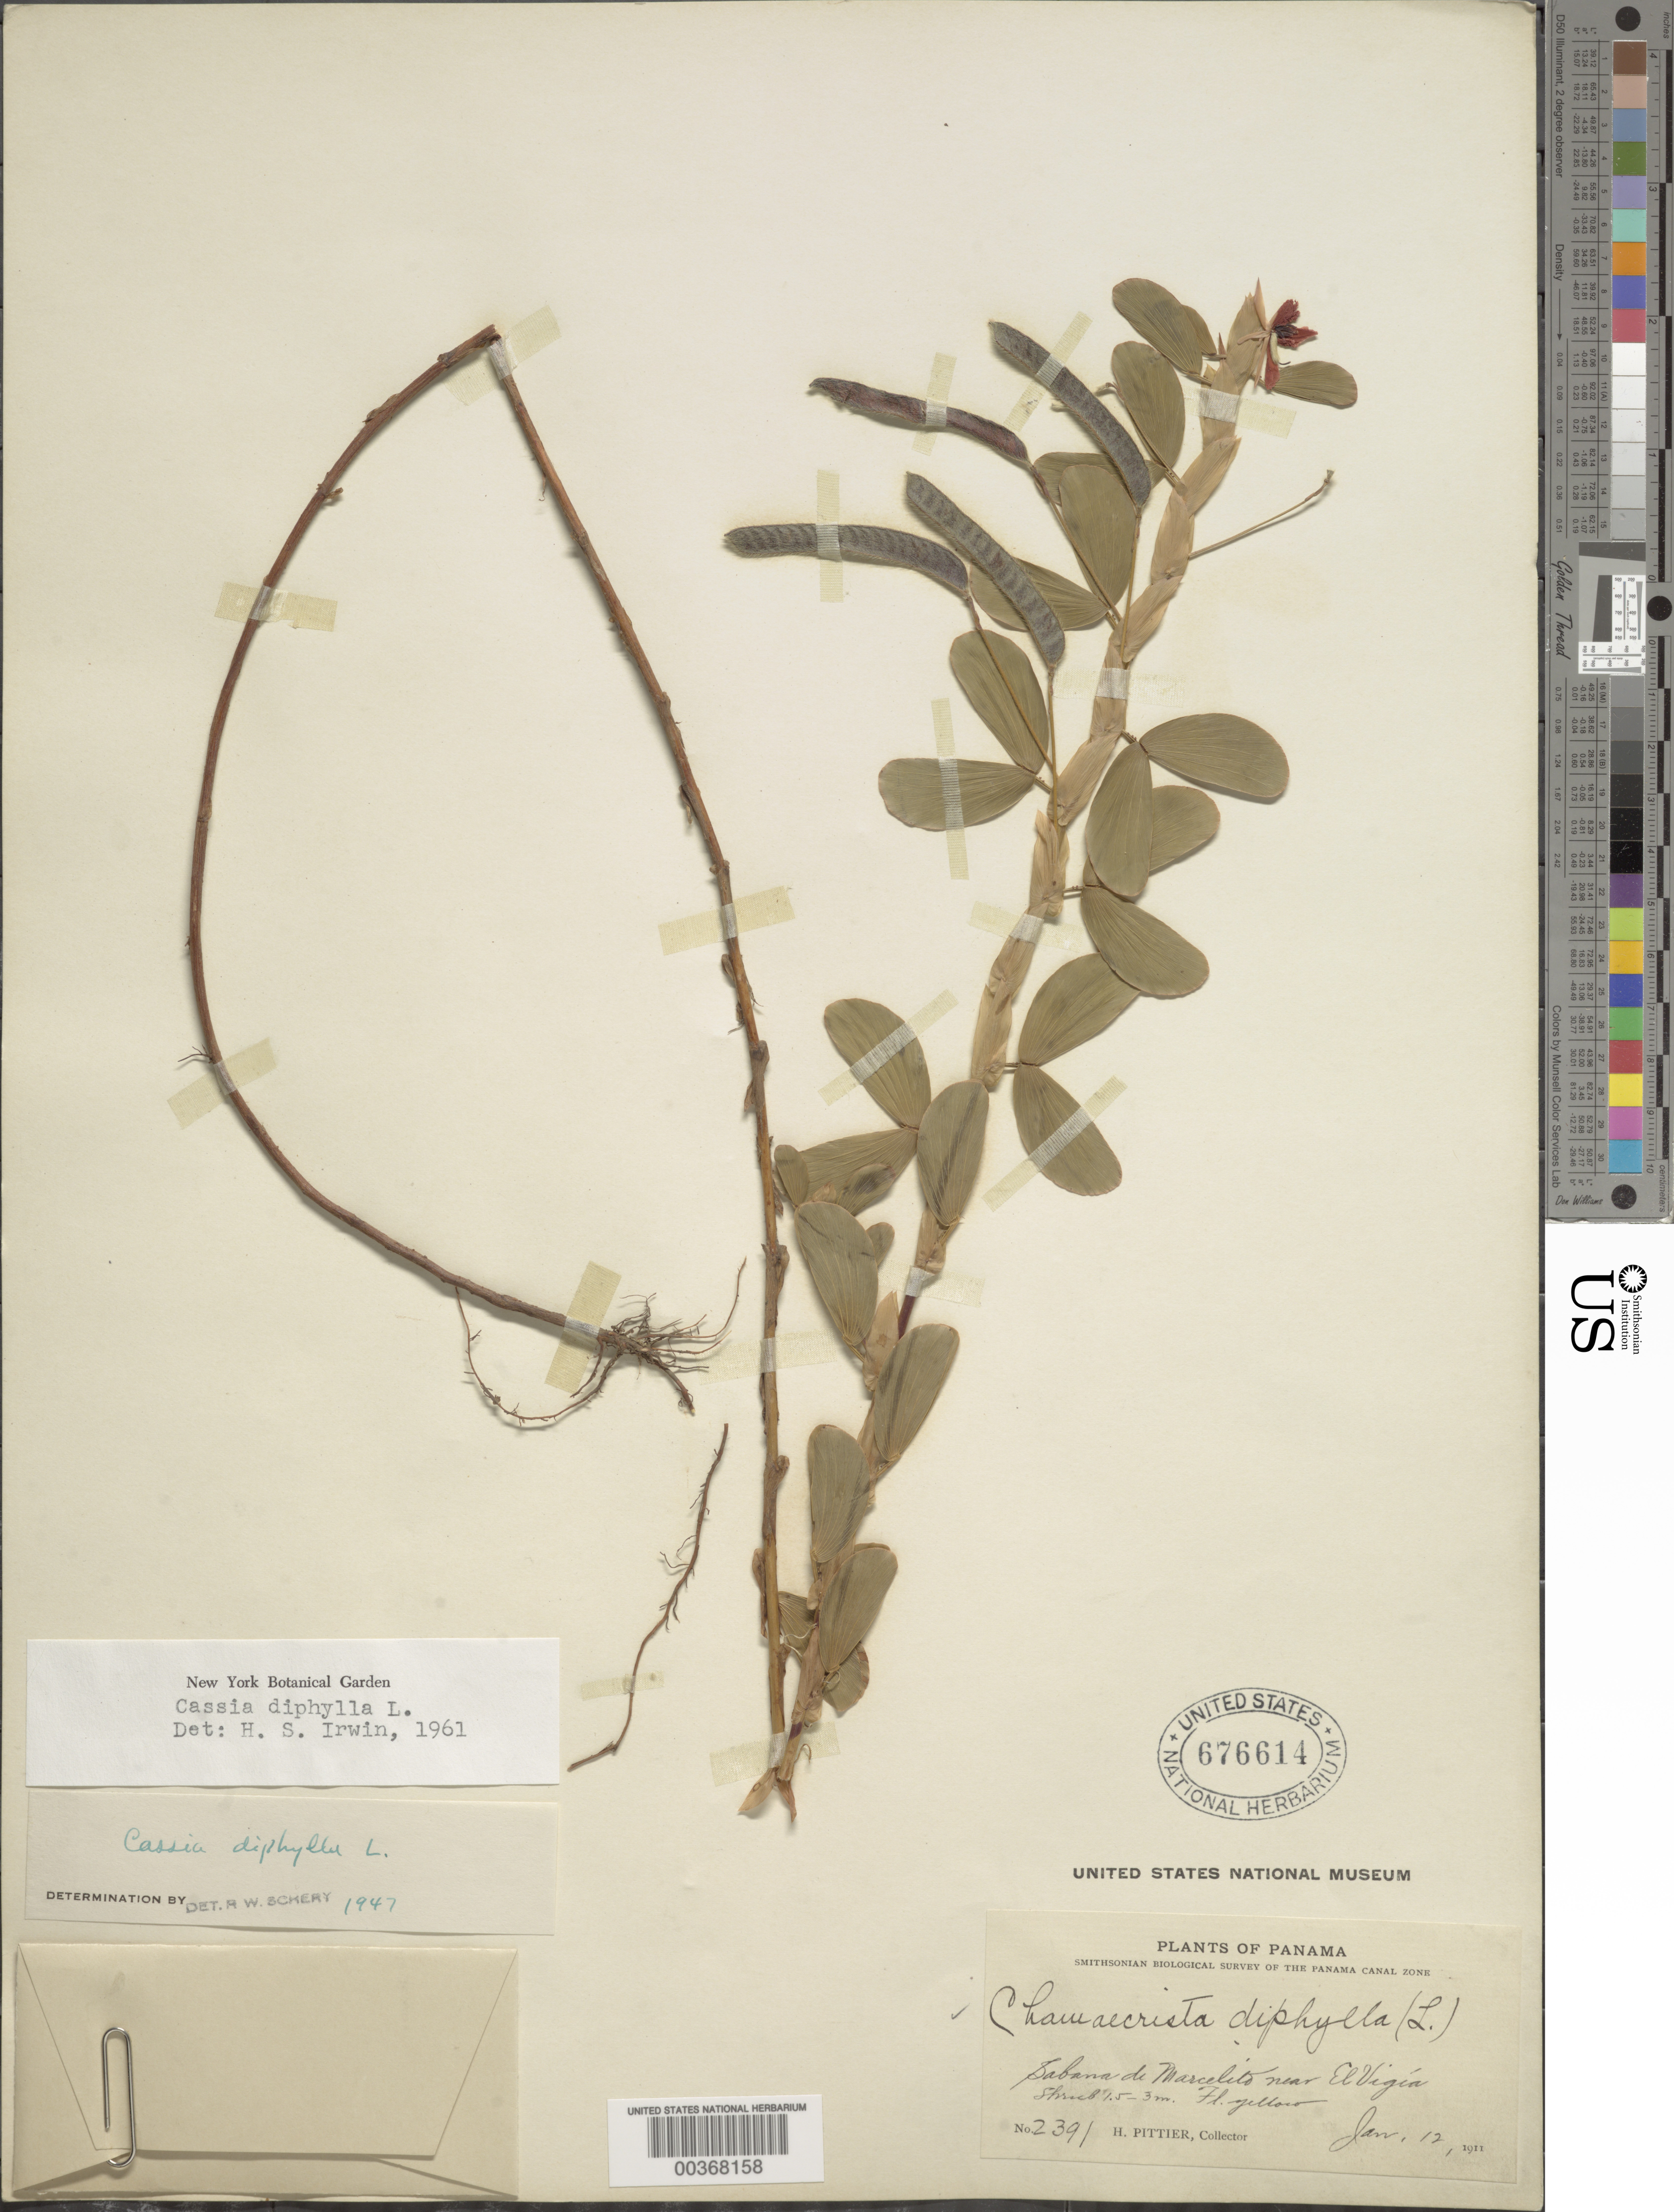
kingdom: Plantae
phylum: Tracheophyta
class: Magnoliopsida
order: Fabales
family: Fabaceae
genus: Chamaecrista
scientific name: Chamaecrista diphylla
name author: (L.) Greene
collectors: H. F. Pittier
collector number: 2391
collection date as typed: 12 Jan 1911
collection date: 1911-01-12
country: Panama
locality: Sabana de Marcelito near el Vigia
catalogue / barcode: US 676614